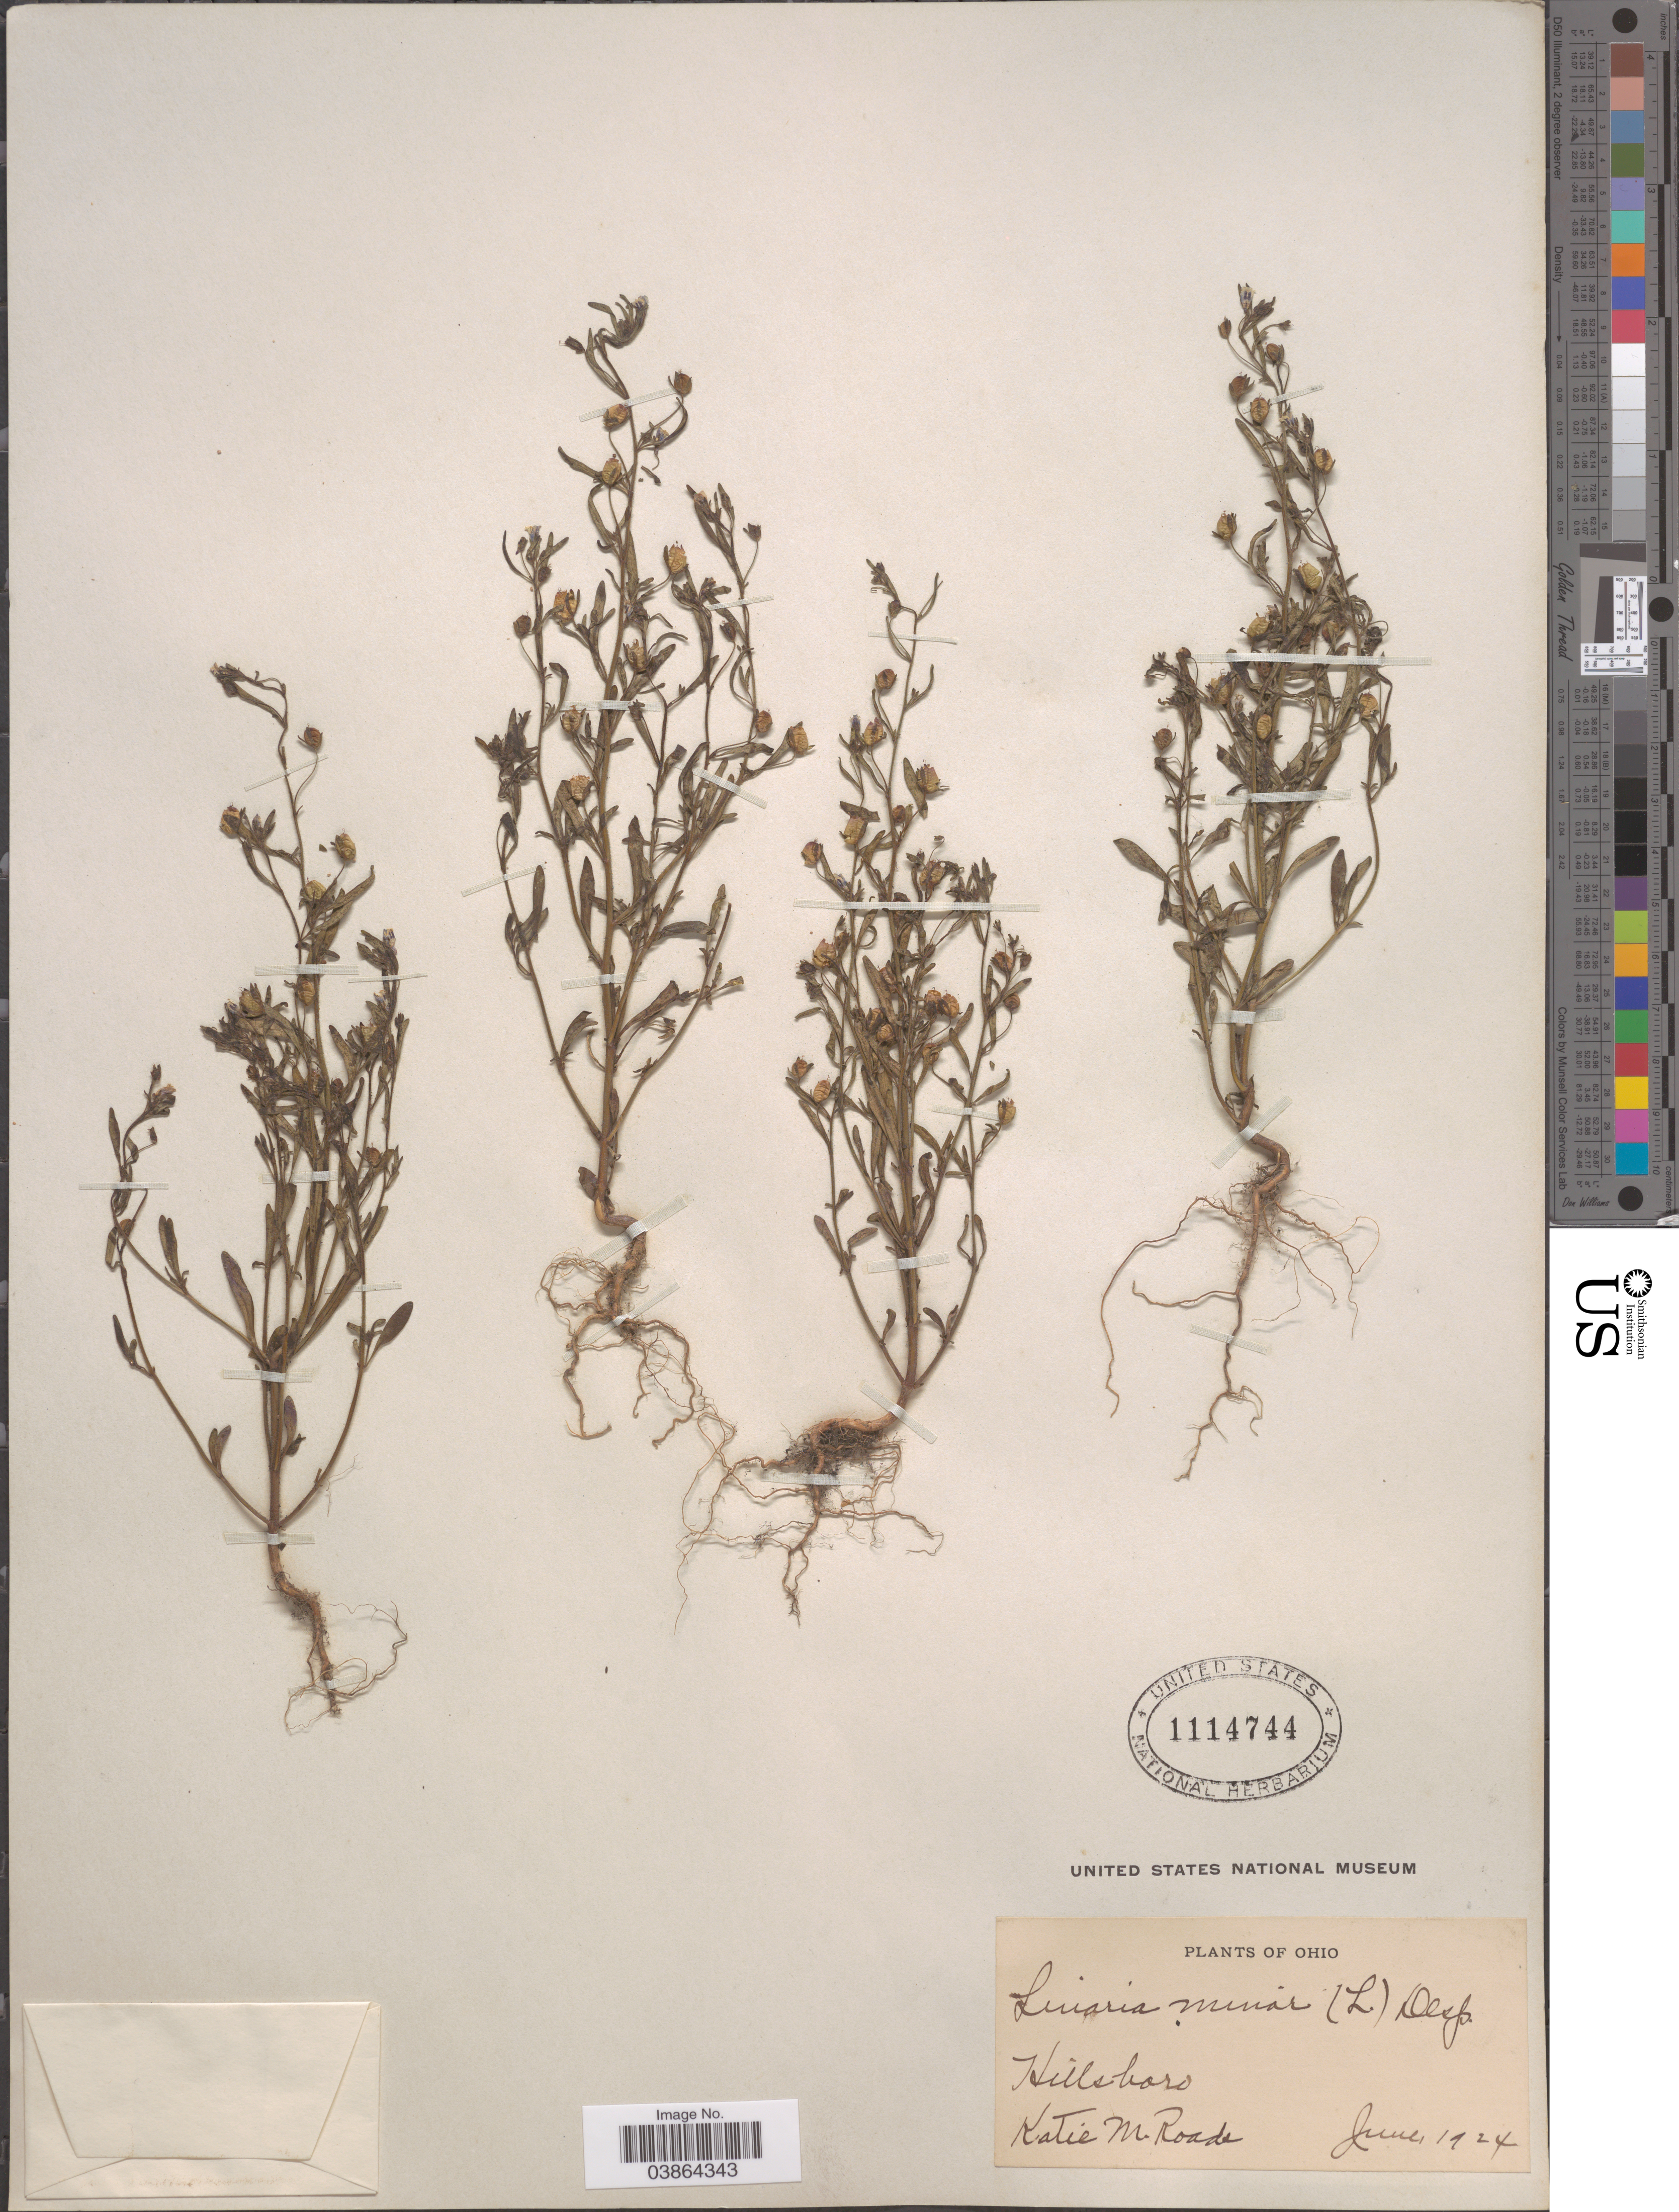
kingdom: Plantae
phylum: Tracheophyta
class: Magnoliopsida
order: Lamiales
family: Plantaginaceae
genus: Chaenorrhinum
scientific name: Chaenorrhinum minor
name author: (L.) Lange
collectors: K. Roads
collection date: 1924-06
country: United States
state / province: Ohio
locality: Hillsboro.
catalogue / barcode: US 1114744